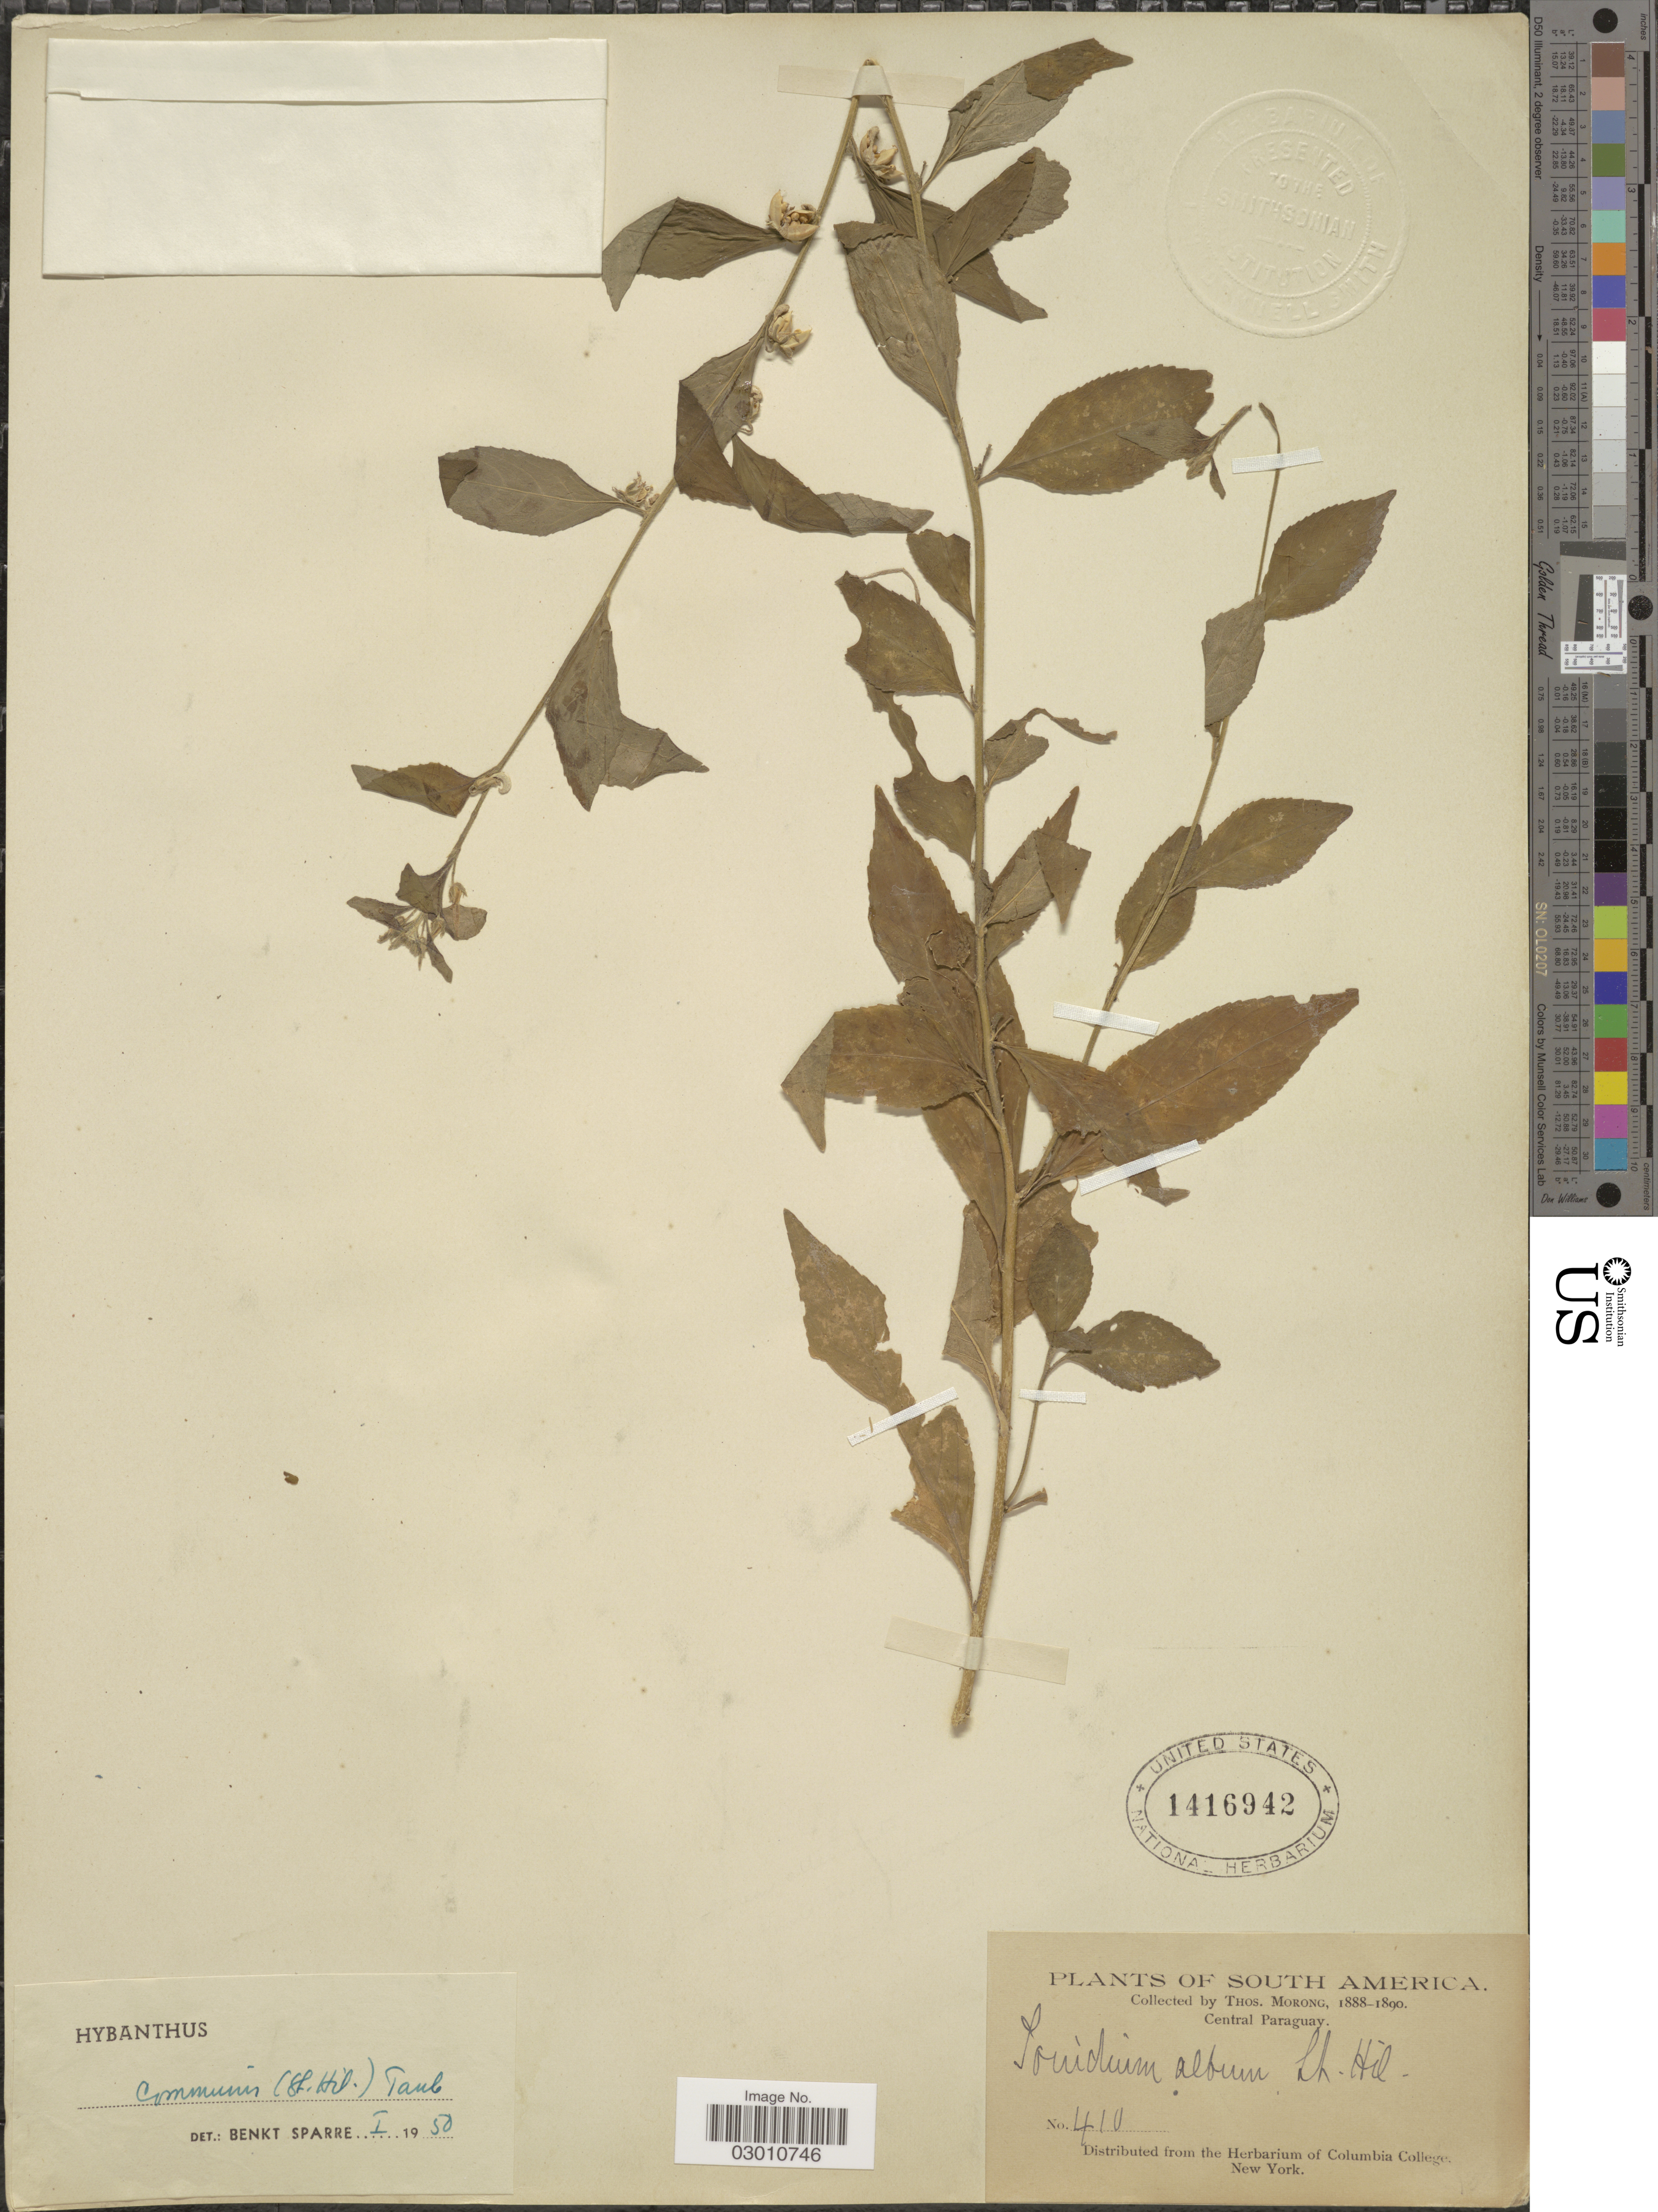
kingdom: Plantae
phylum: Tracheophyta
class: Magnoliopsida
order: Malpighiales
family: Violaceae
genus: Pombalia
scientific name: Pombalia communis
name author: (A. St.-Hil.) Paula-Souza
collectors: ex herb. T. Morong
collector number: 410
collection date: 1888/1890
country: Paraguay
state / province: Central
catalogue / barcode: US 1416942